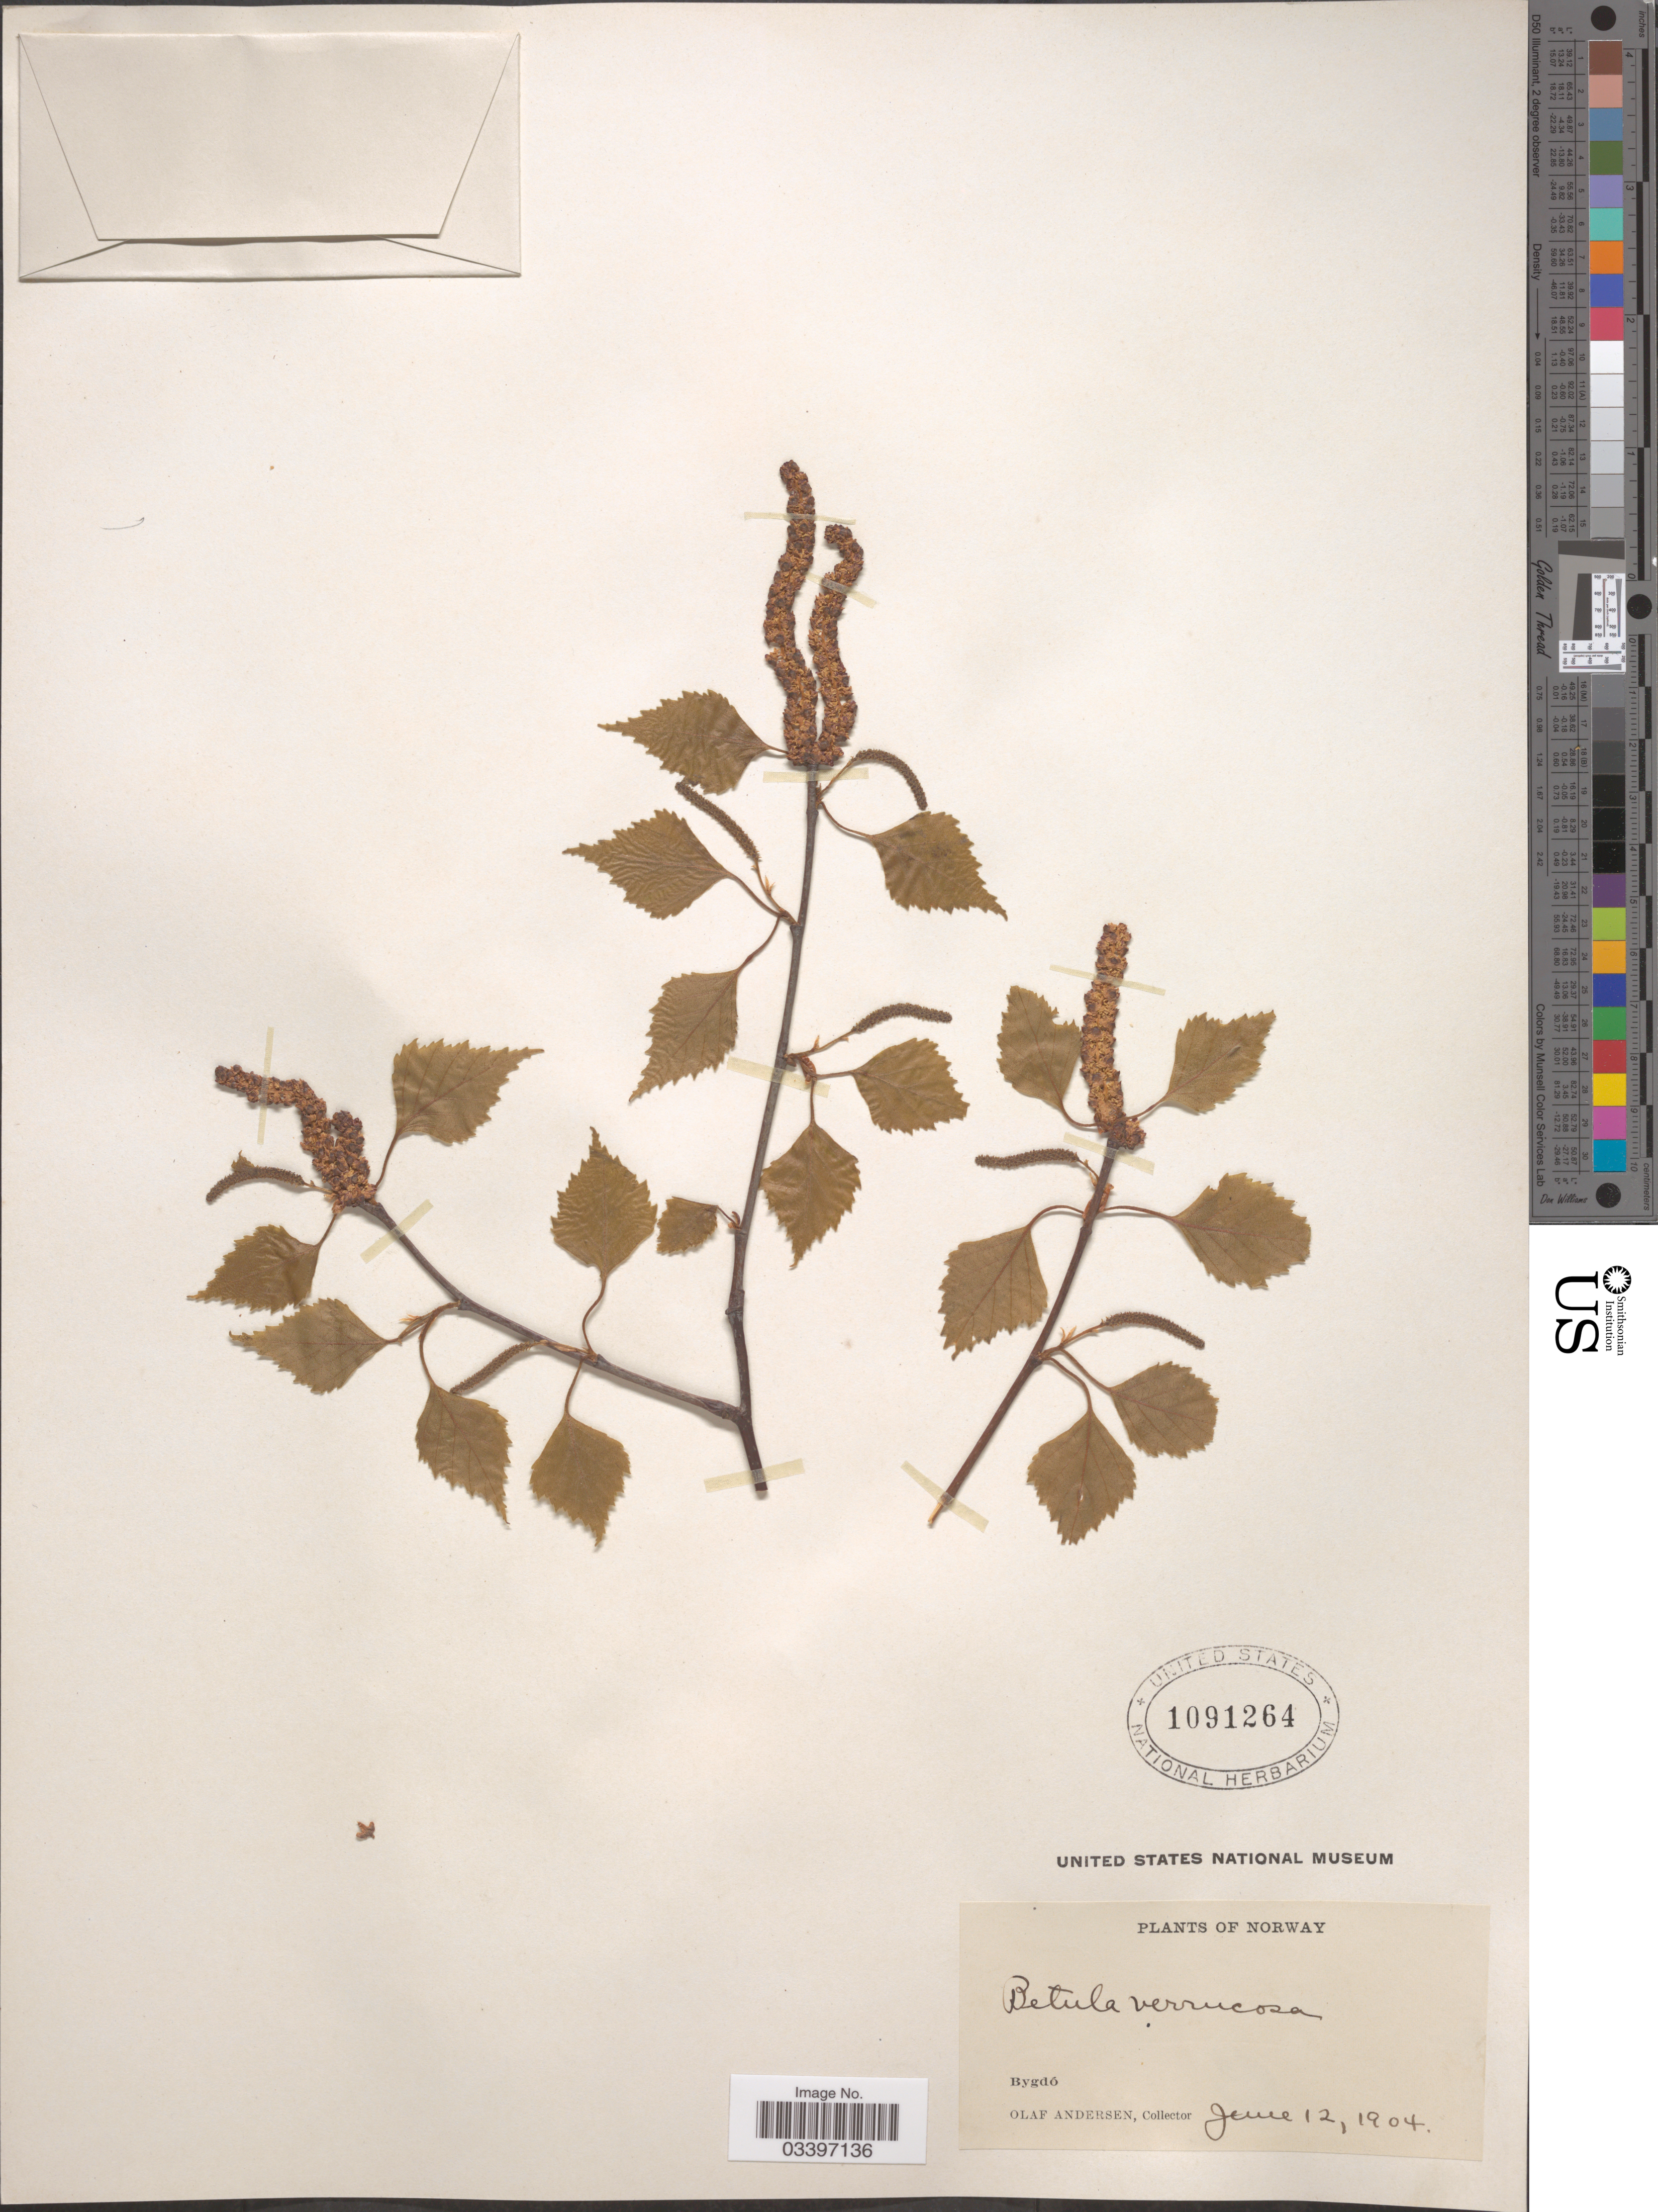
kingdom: Plantae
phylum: Tracheophyta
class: Magnoliopsida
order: Fagales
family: Betulaceae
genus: Betula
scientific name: Betula verrucosa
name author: Ehrh.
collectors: O. Andersen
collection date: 1904-06-12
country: Norway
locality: Bygdó.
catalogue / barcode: US 1091264